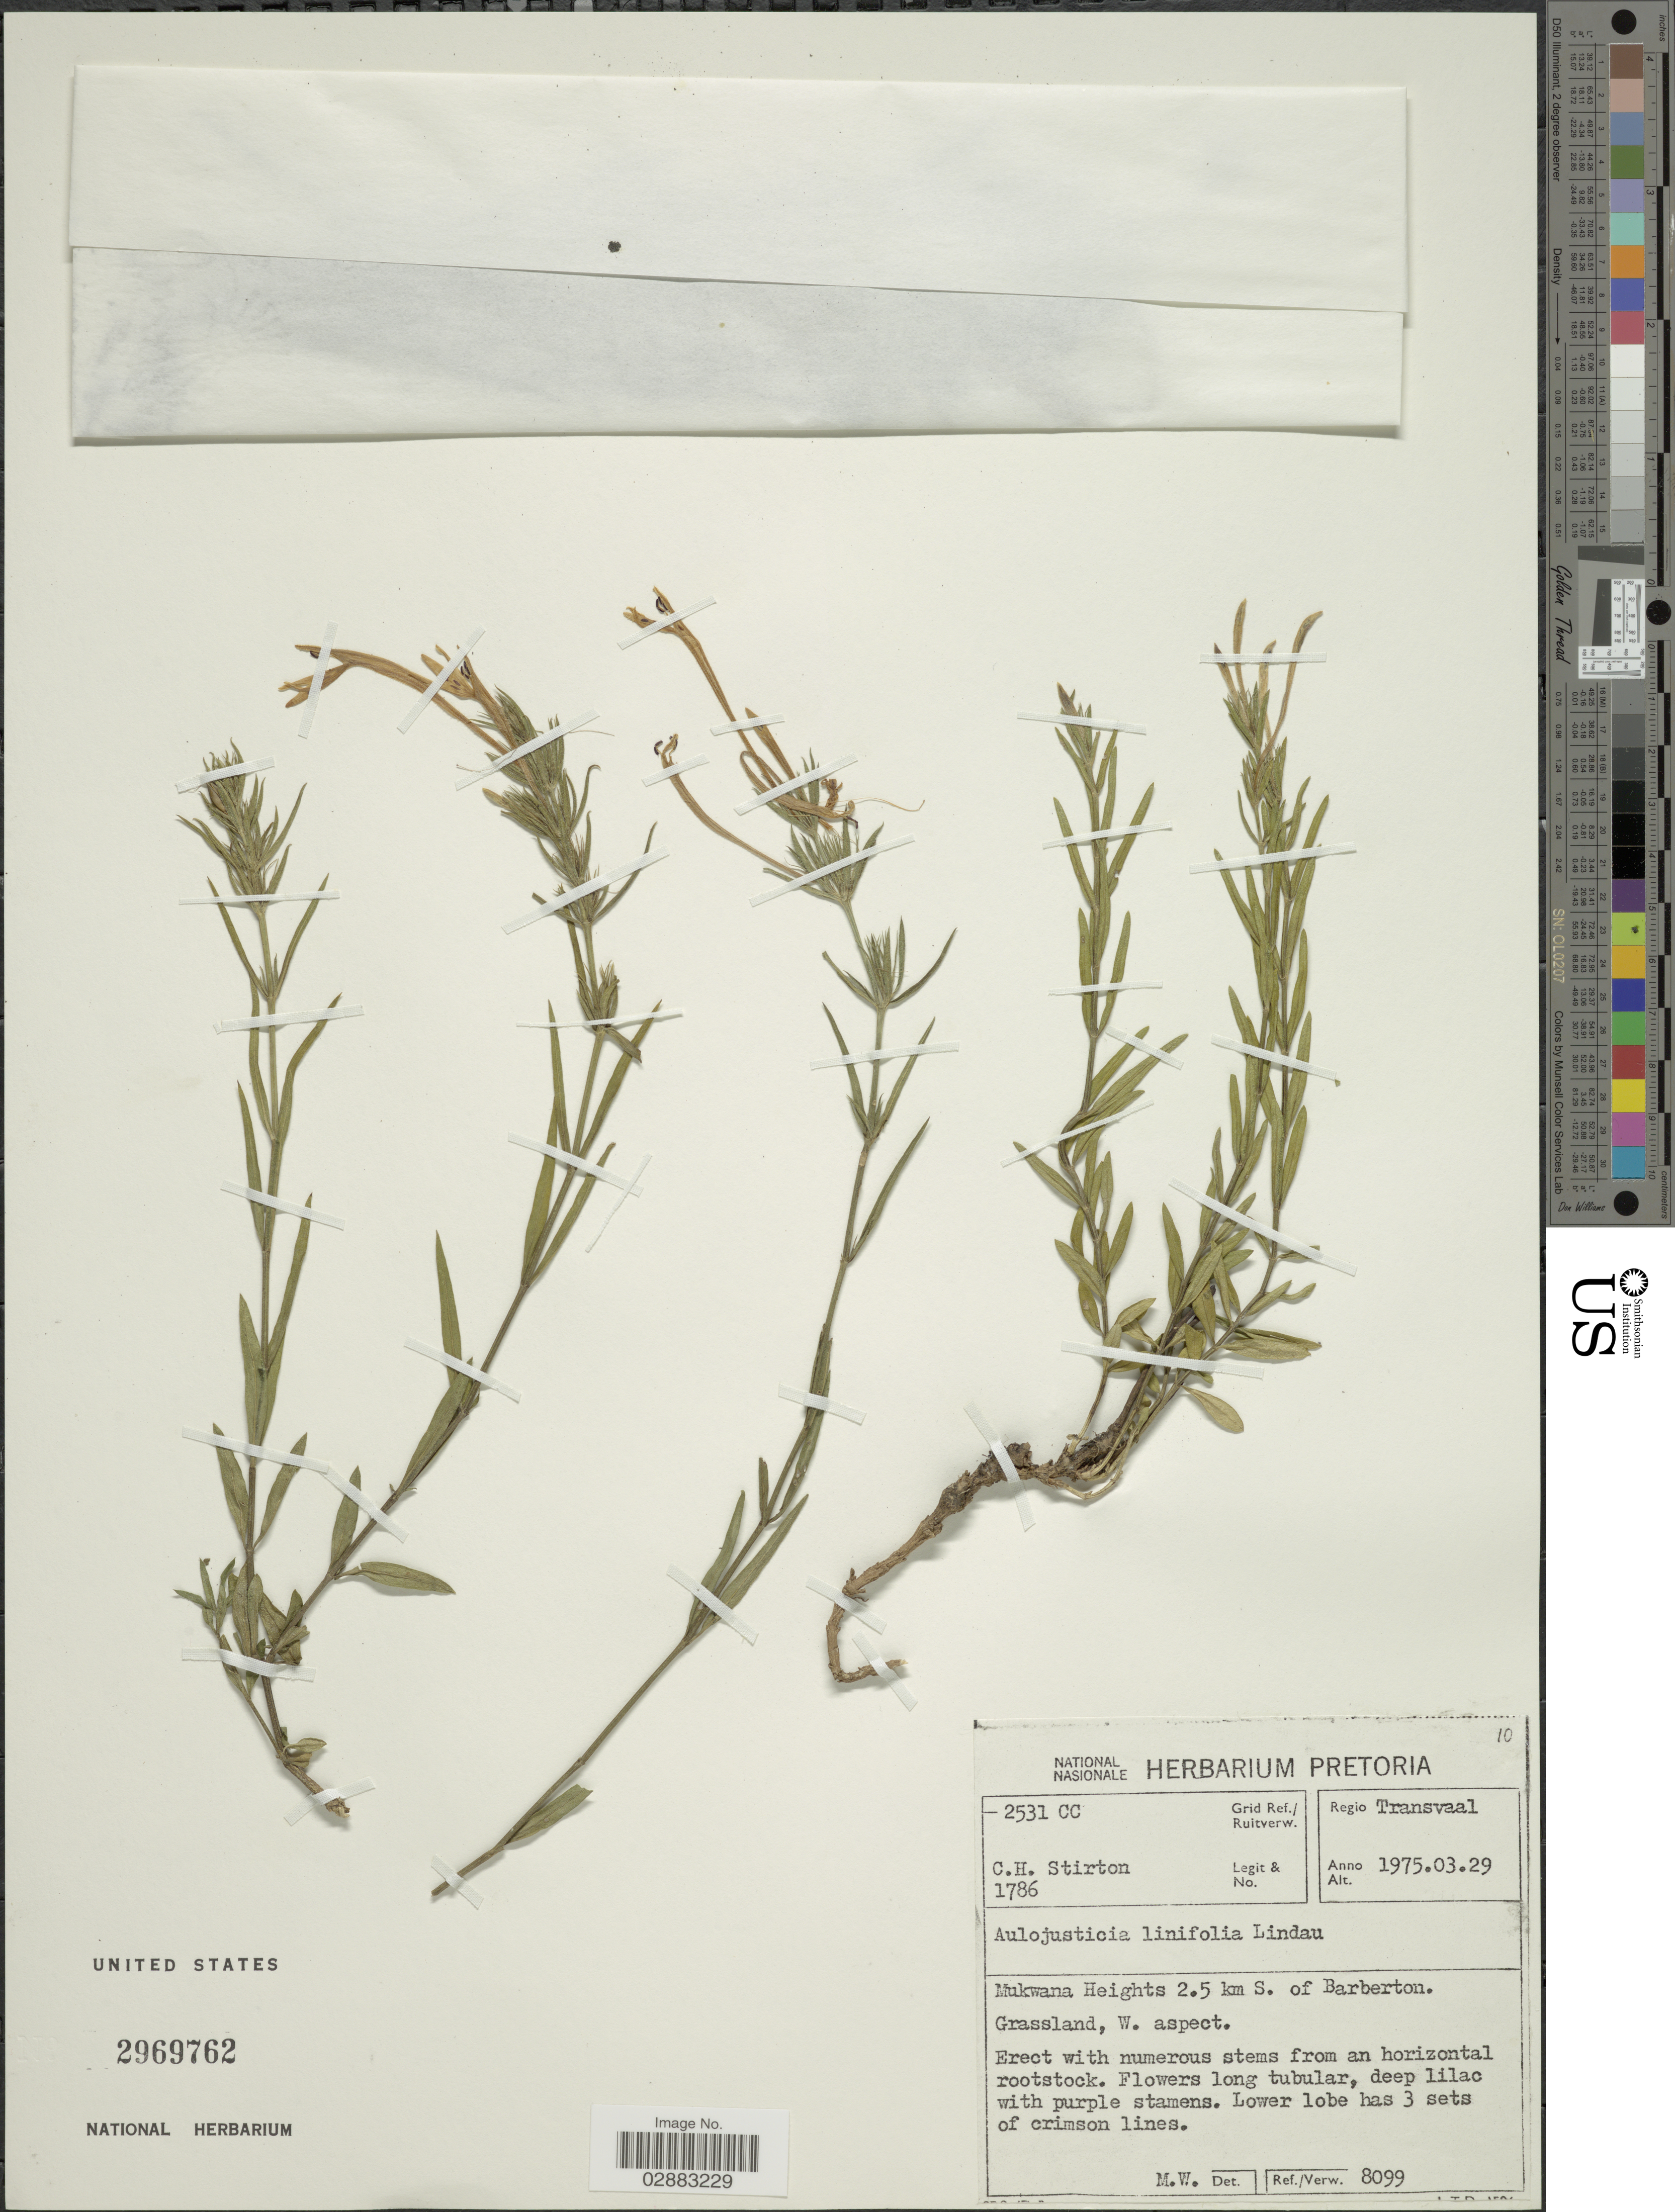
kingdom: Plantae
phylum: Tracheophyta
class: Magnoliopsida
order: Lamiales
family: Acanthaceae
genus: Aulojusticia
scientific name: Aulojusticia linifolia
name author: Lindau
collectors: C. H. Stirton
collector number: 1786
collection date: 1975-03-29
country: South Africa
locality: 2531 CC Grid Ref./ Ruitverw. Regio Transvaal. Mukwana Heights 2.5 km S. of Barberton.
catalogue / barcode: US 2969762